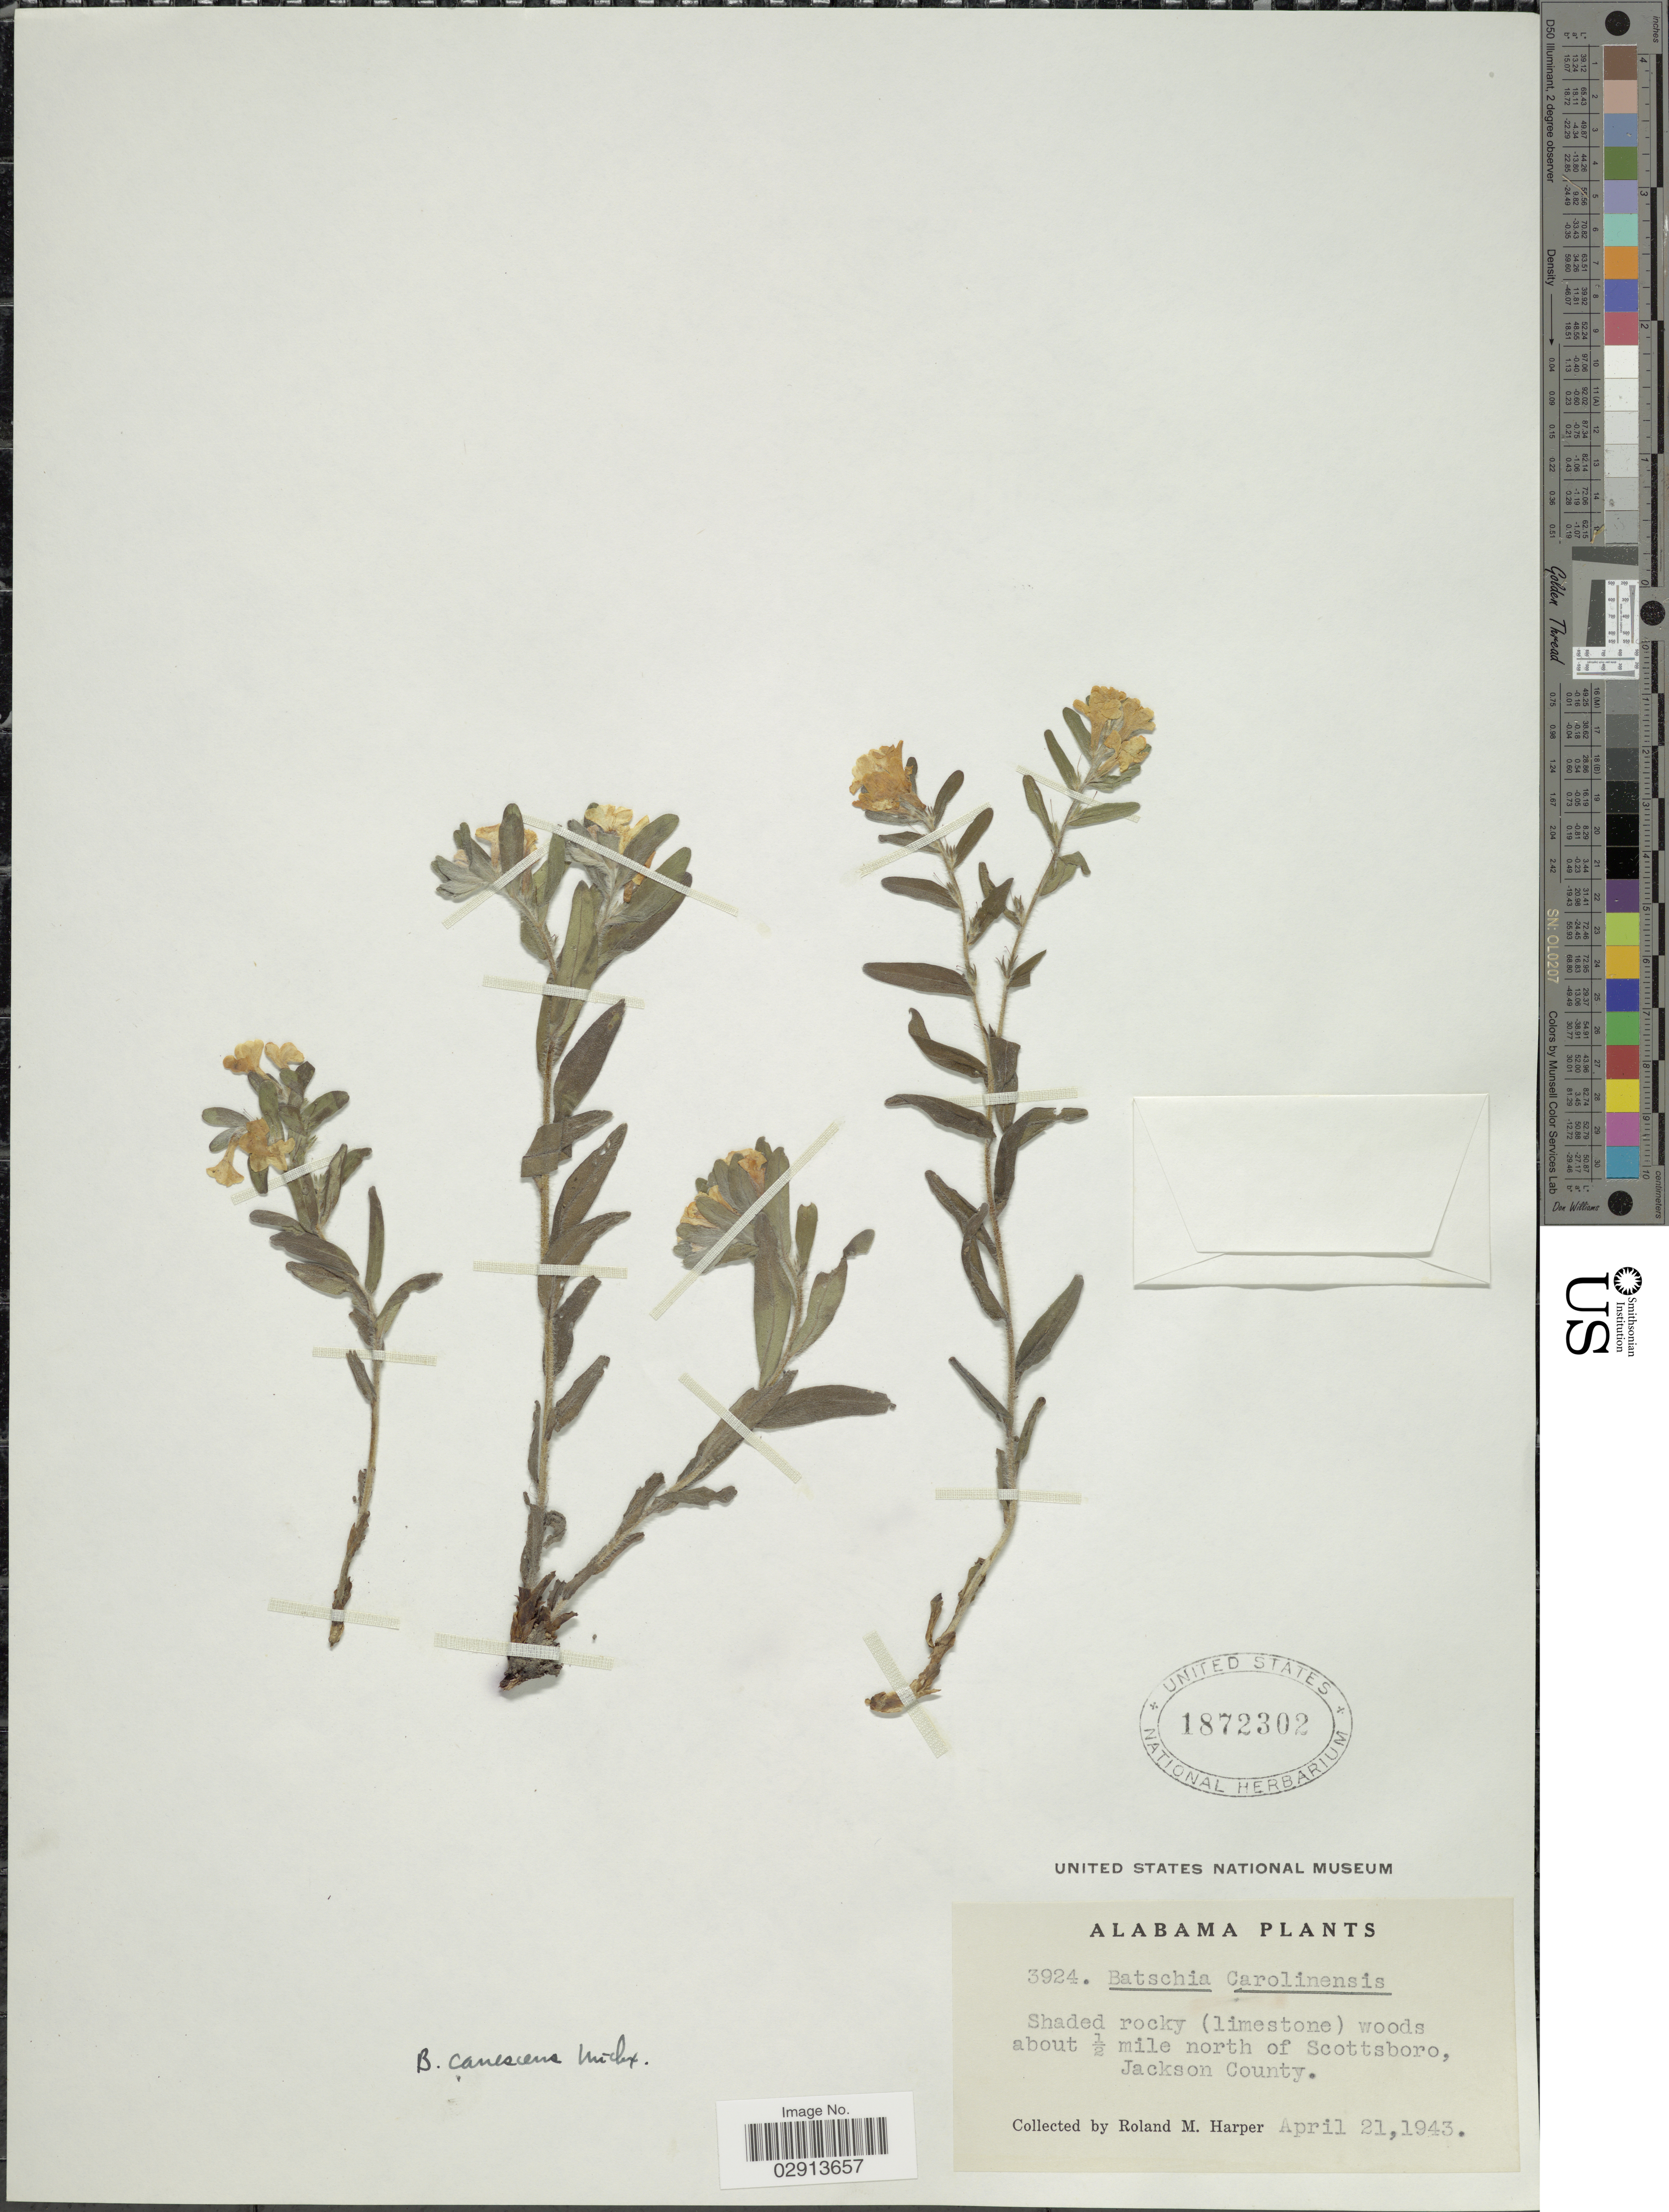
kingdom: Plantae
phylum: Tracheophyta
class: Magnoliopsida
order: Boraginales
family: Boraginaceae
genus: Lithospermum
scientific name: Lithospermum canescens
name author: (Michx.) Lehm.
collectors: R. M. Harper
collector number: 3924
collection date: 1943-04-21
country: United States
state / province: Alabama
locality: Shaded rocky (limestone) woods about ½ mile north of Scottsboro, Jackson County.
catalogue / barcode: US 1872302